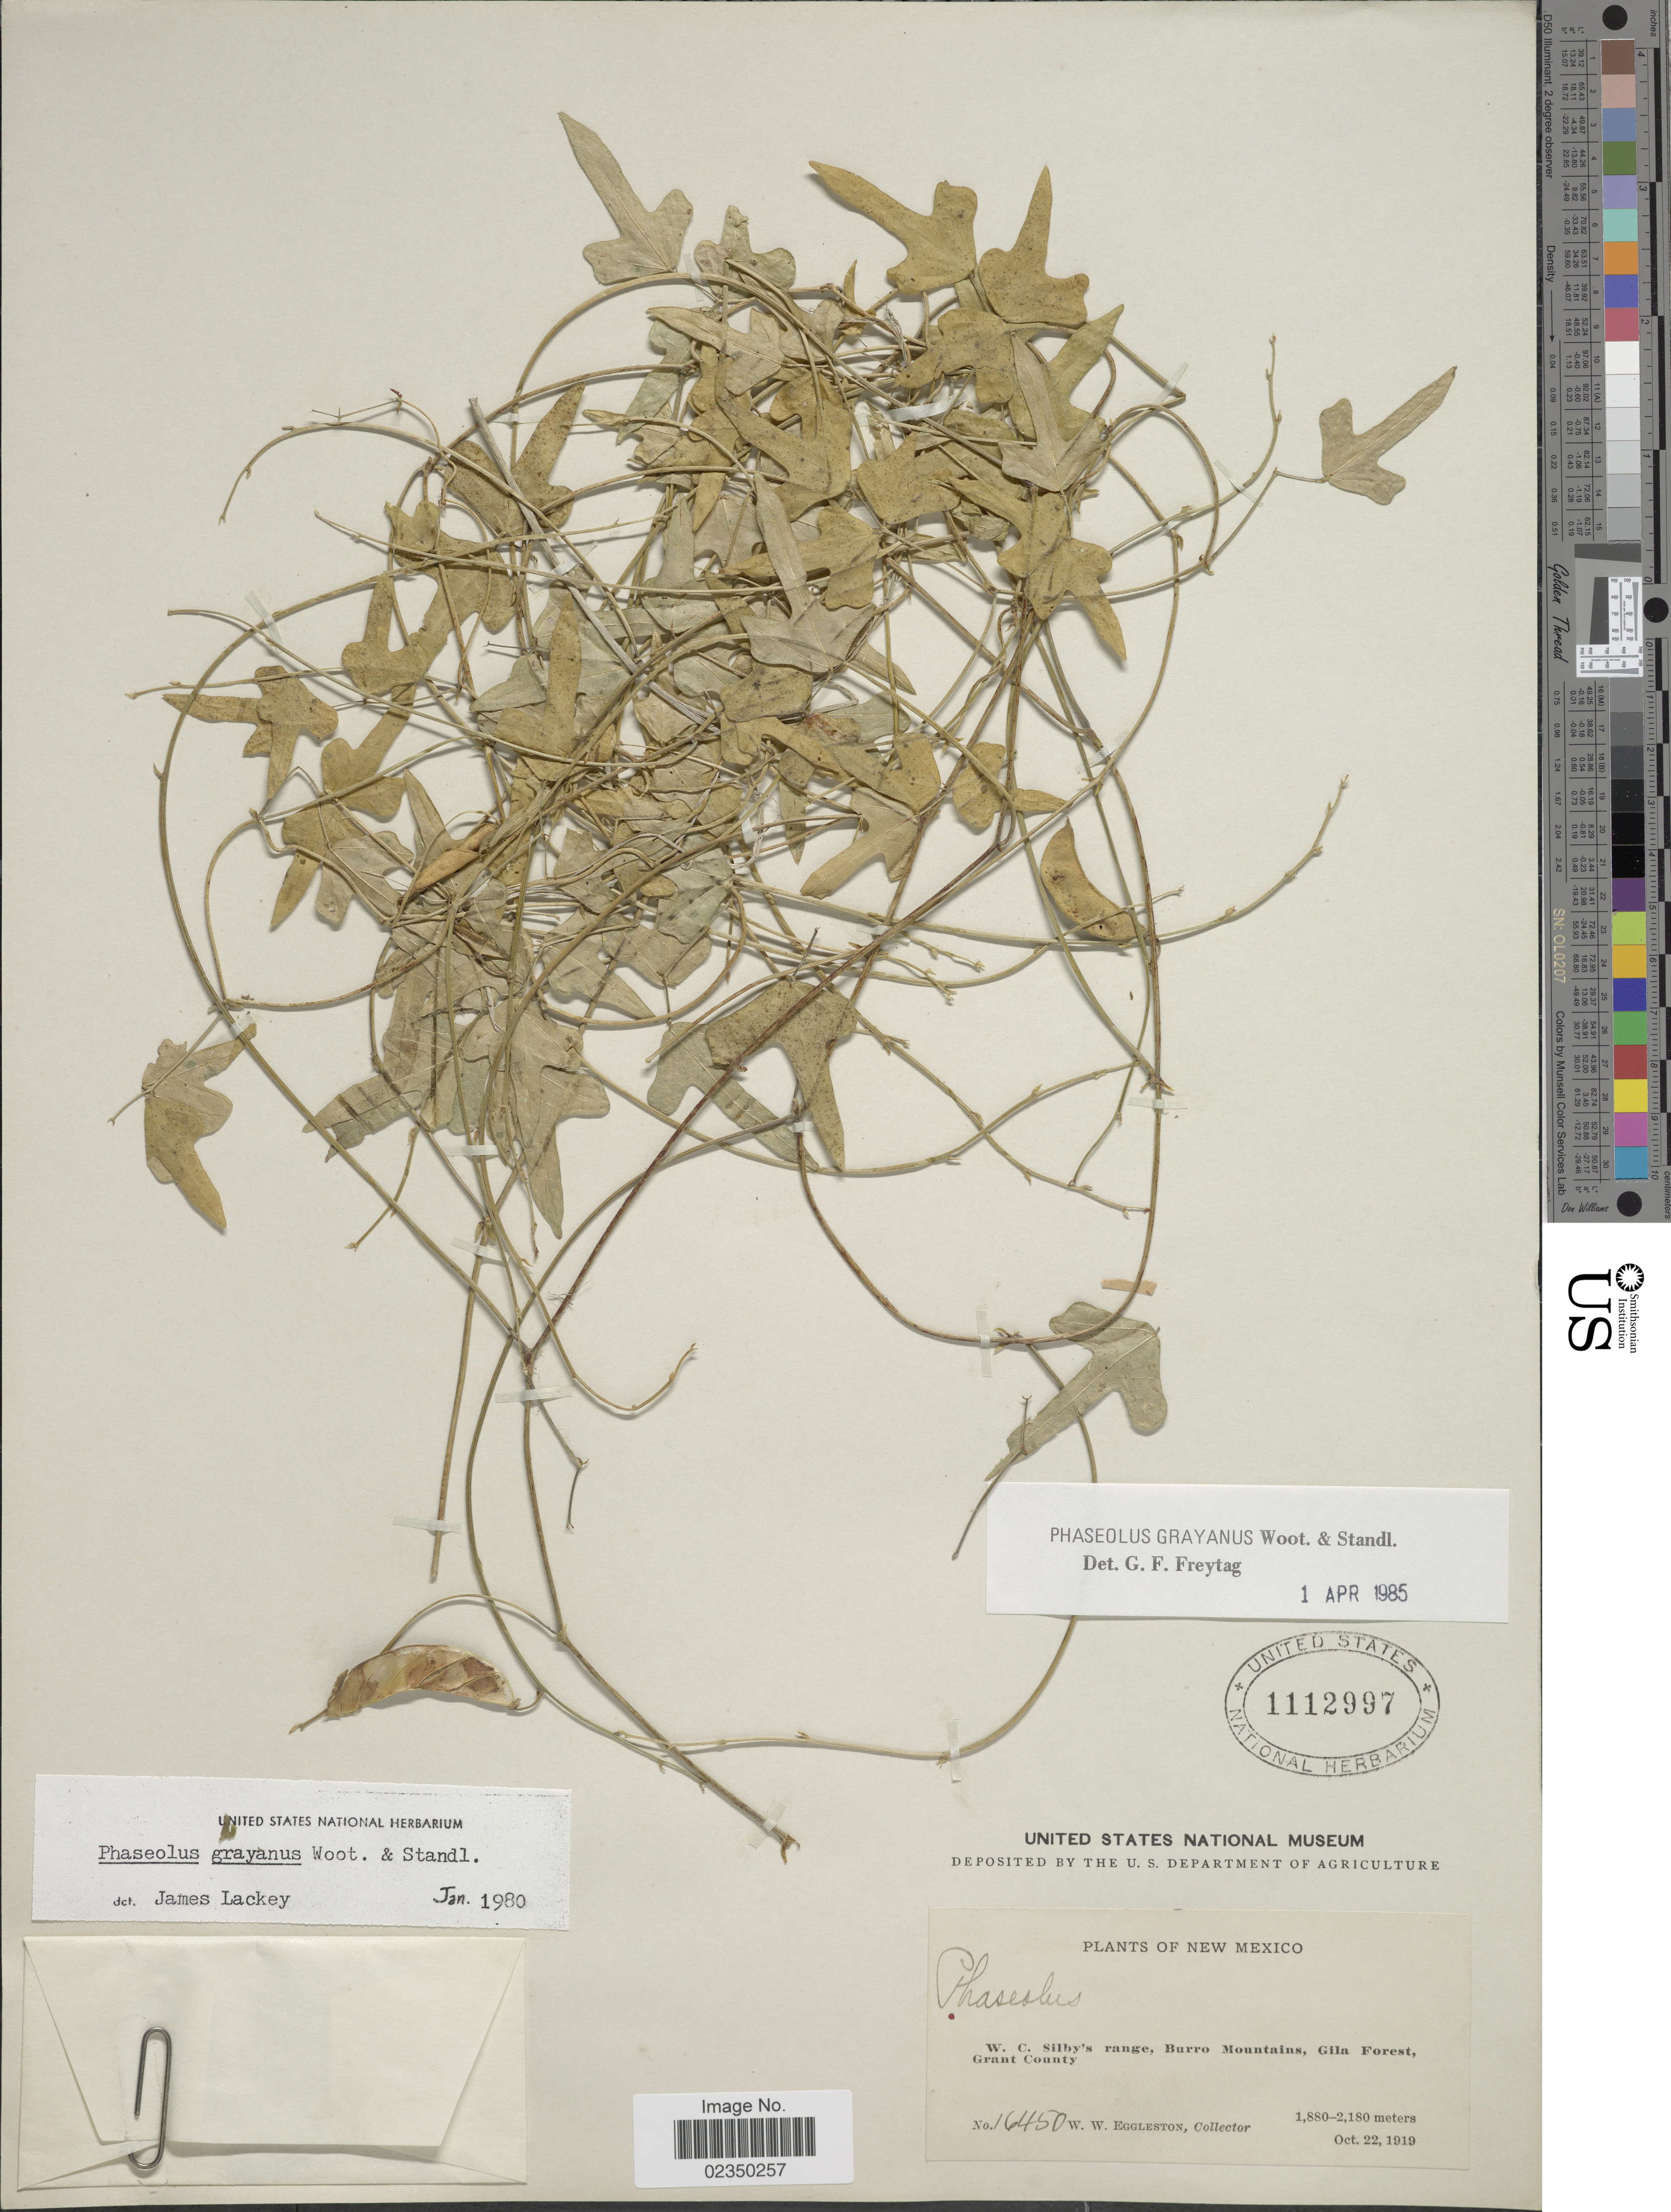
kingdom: Plantae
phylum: Tracheophyta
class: Magnoliopsida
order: Fabales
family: Fabaceae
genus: Phaseolus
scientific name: Phaseolus grayanus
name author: Wooton & Standl.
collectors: W. W. Eggleston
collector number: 16450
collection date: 1919-10-22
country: United States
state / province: New Mexico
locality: W.C. Silby's range, Burro Mountains, Gila Forest, Grant County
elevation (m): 1880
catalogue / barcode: US 1112997